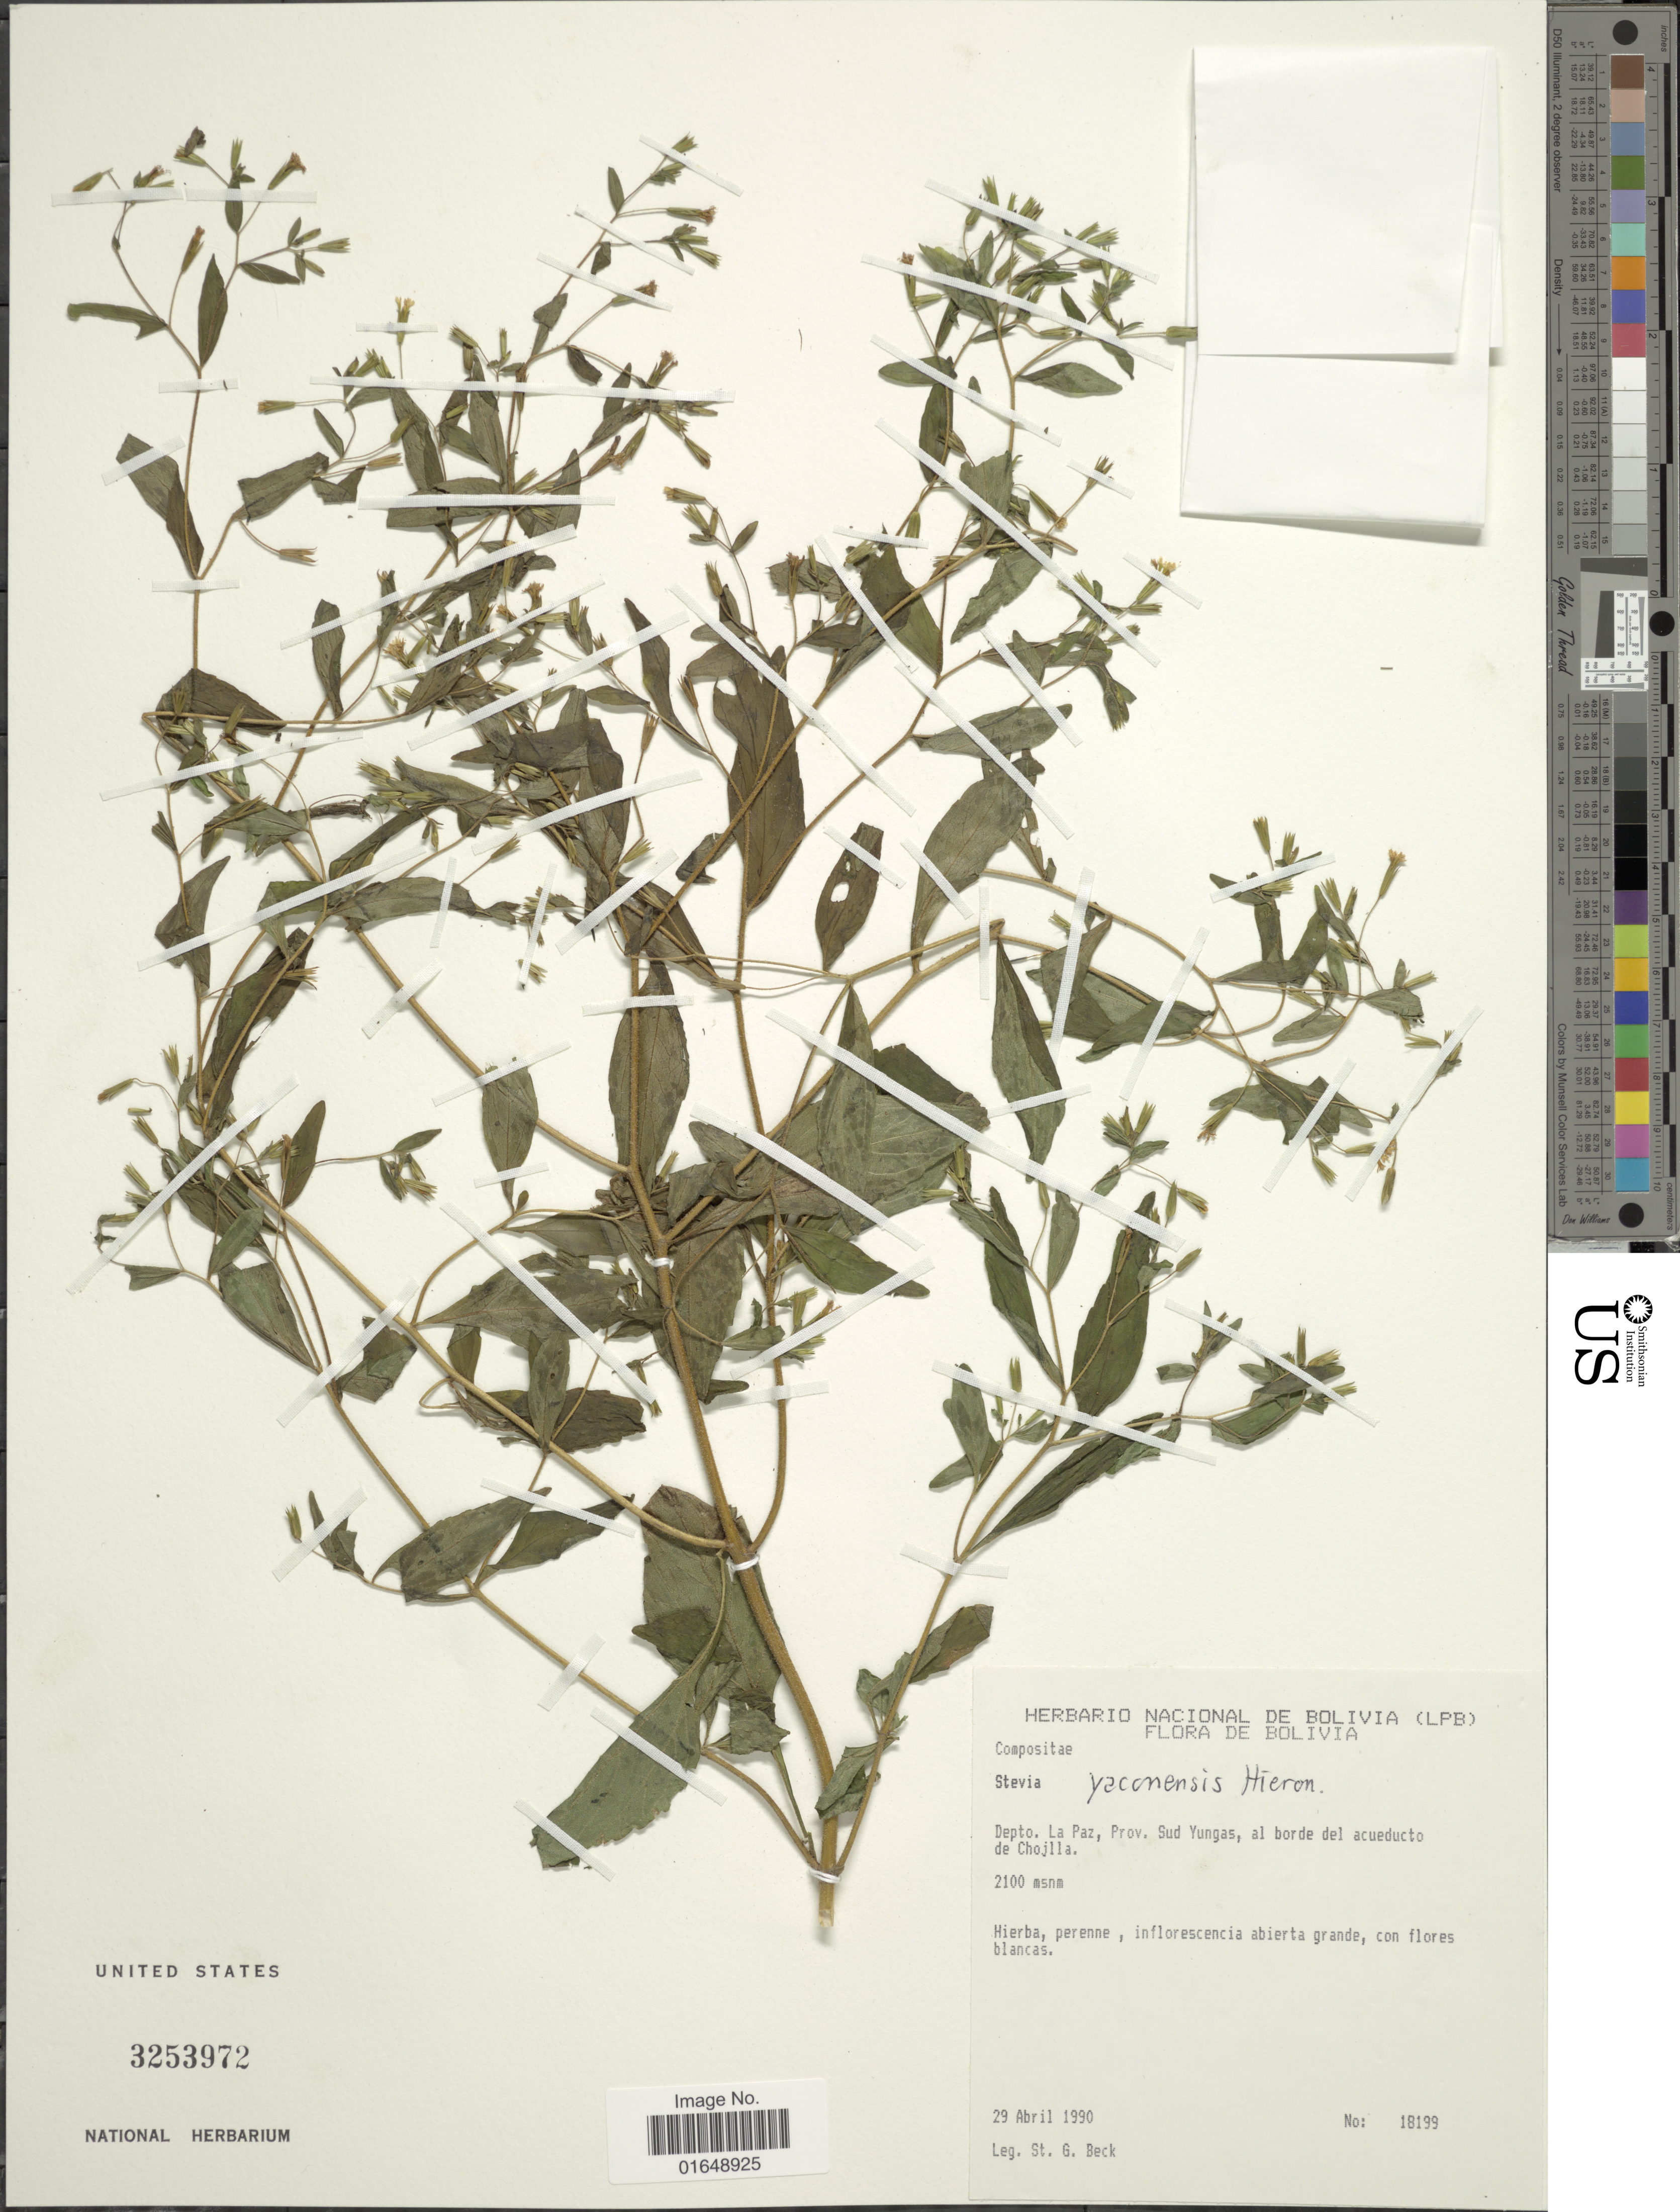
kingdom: Plantae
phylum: Tracheophyta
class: Magnoliopsida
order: Asterales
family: Asteraceae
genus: Stevia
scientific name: Stevia yaconensis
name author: Hieron.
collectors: S. G. Beck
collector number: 18199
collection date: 1990-04-29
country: Bolivia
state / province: La Paz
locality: Prov. Sud Yungas, al borde del aceducto de Chojlla.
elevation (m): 2100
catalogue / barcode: US 3253972